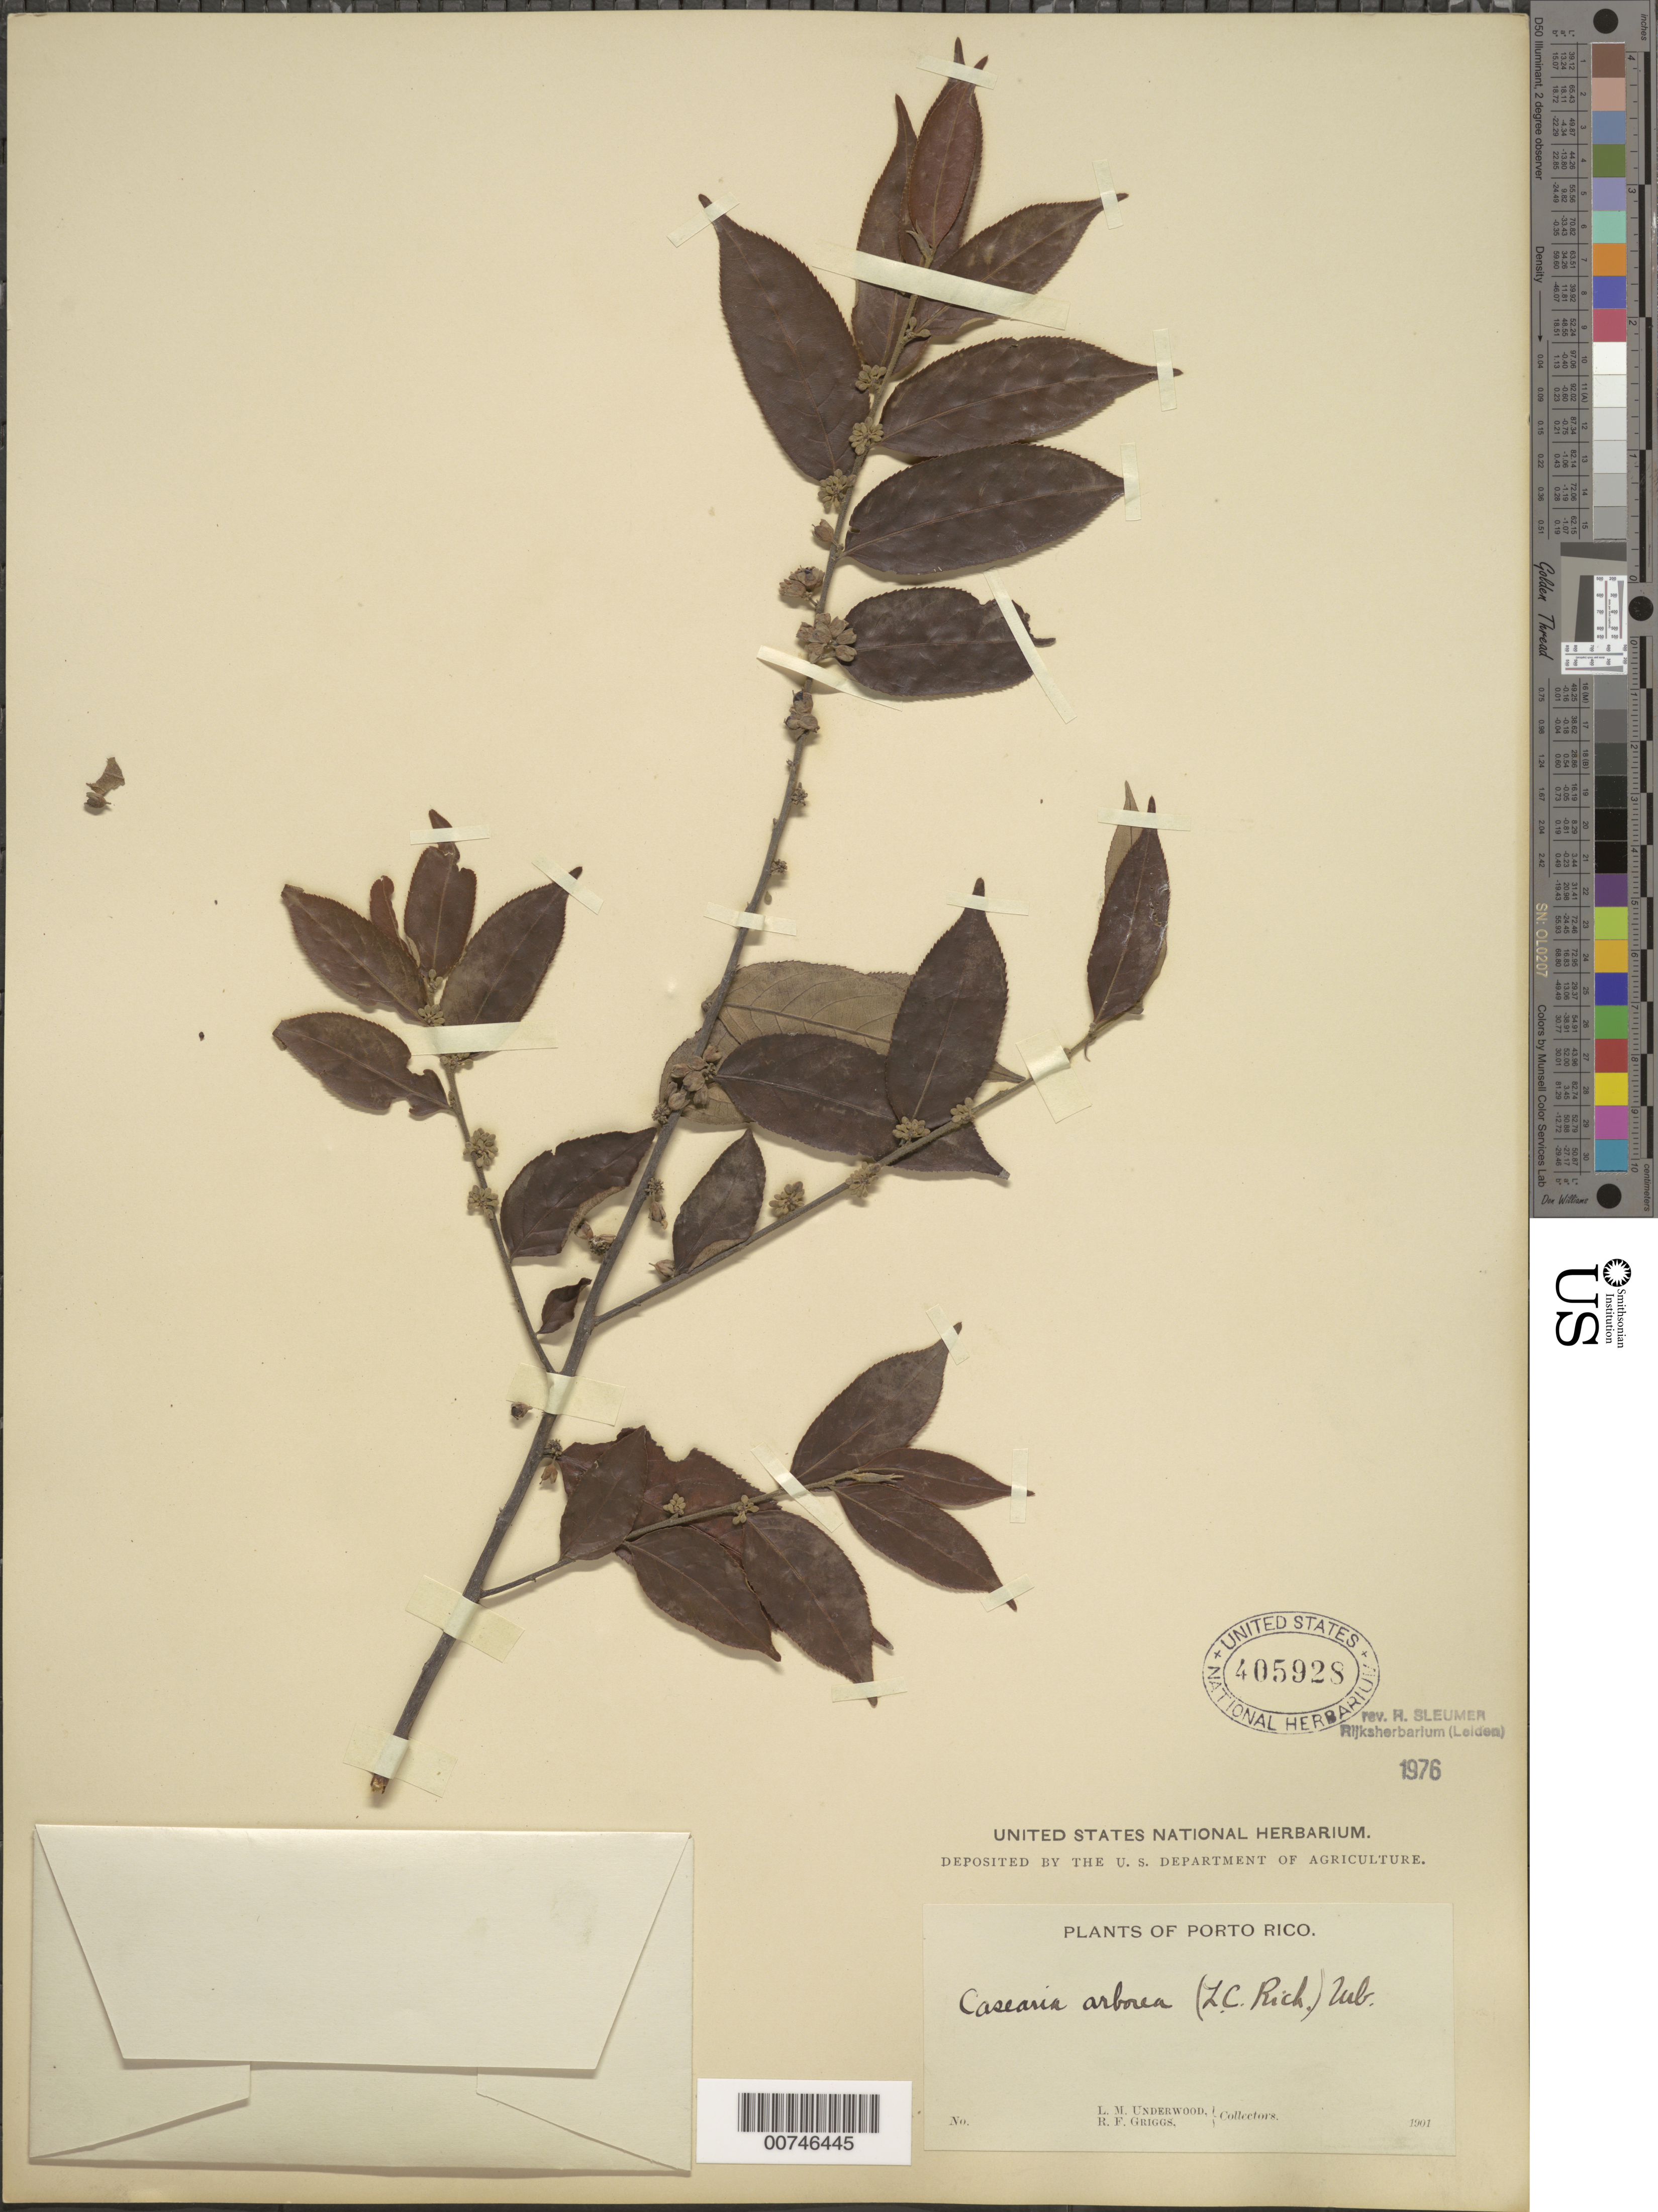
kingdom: Plantae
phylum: Tracheophyta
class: Magnoliopsida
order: Malpighiales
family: Salicaceae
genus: Casearia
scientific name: Casearia arborea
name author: (Rich.) Urb.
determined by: Sleumer, H. O.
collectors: L. M. Underwood & R. F. Griggs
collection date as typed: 1901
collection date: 1901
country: Puerto Rico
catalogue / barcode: US 405928